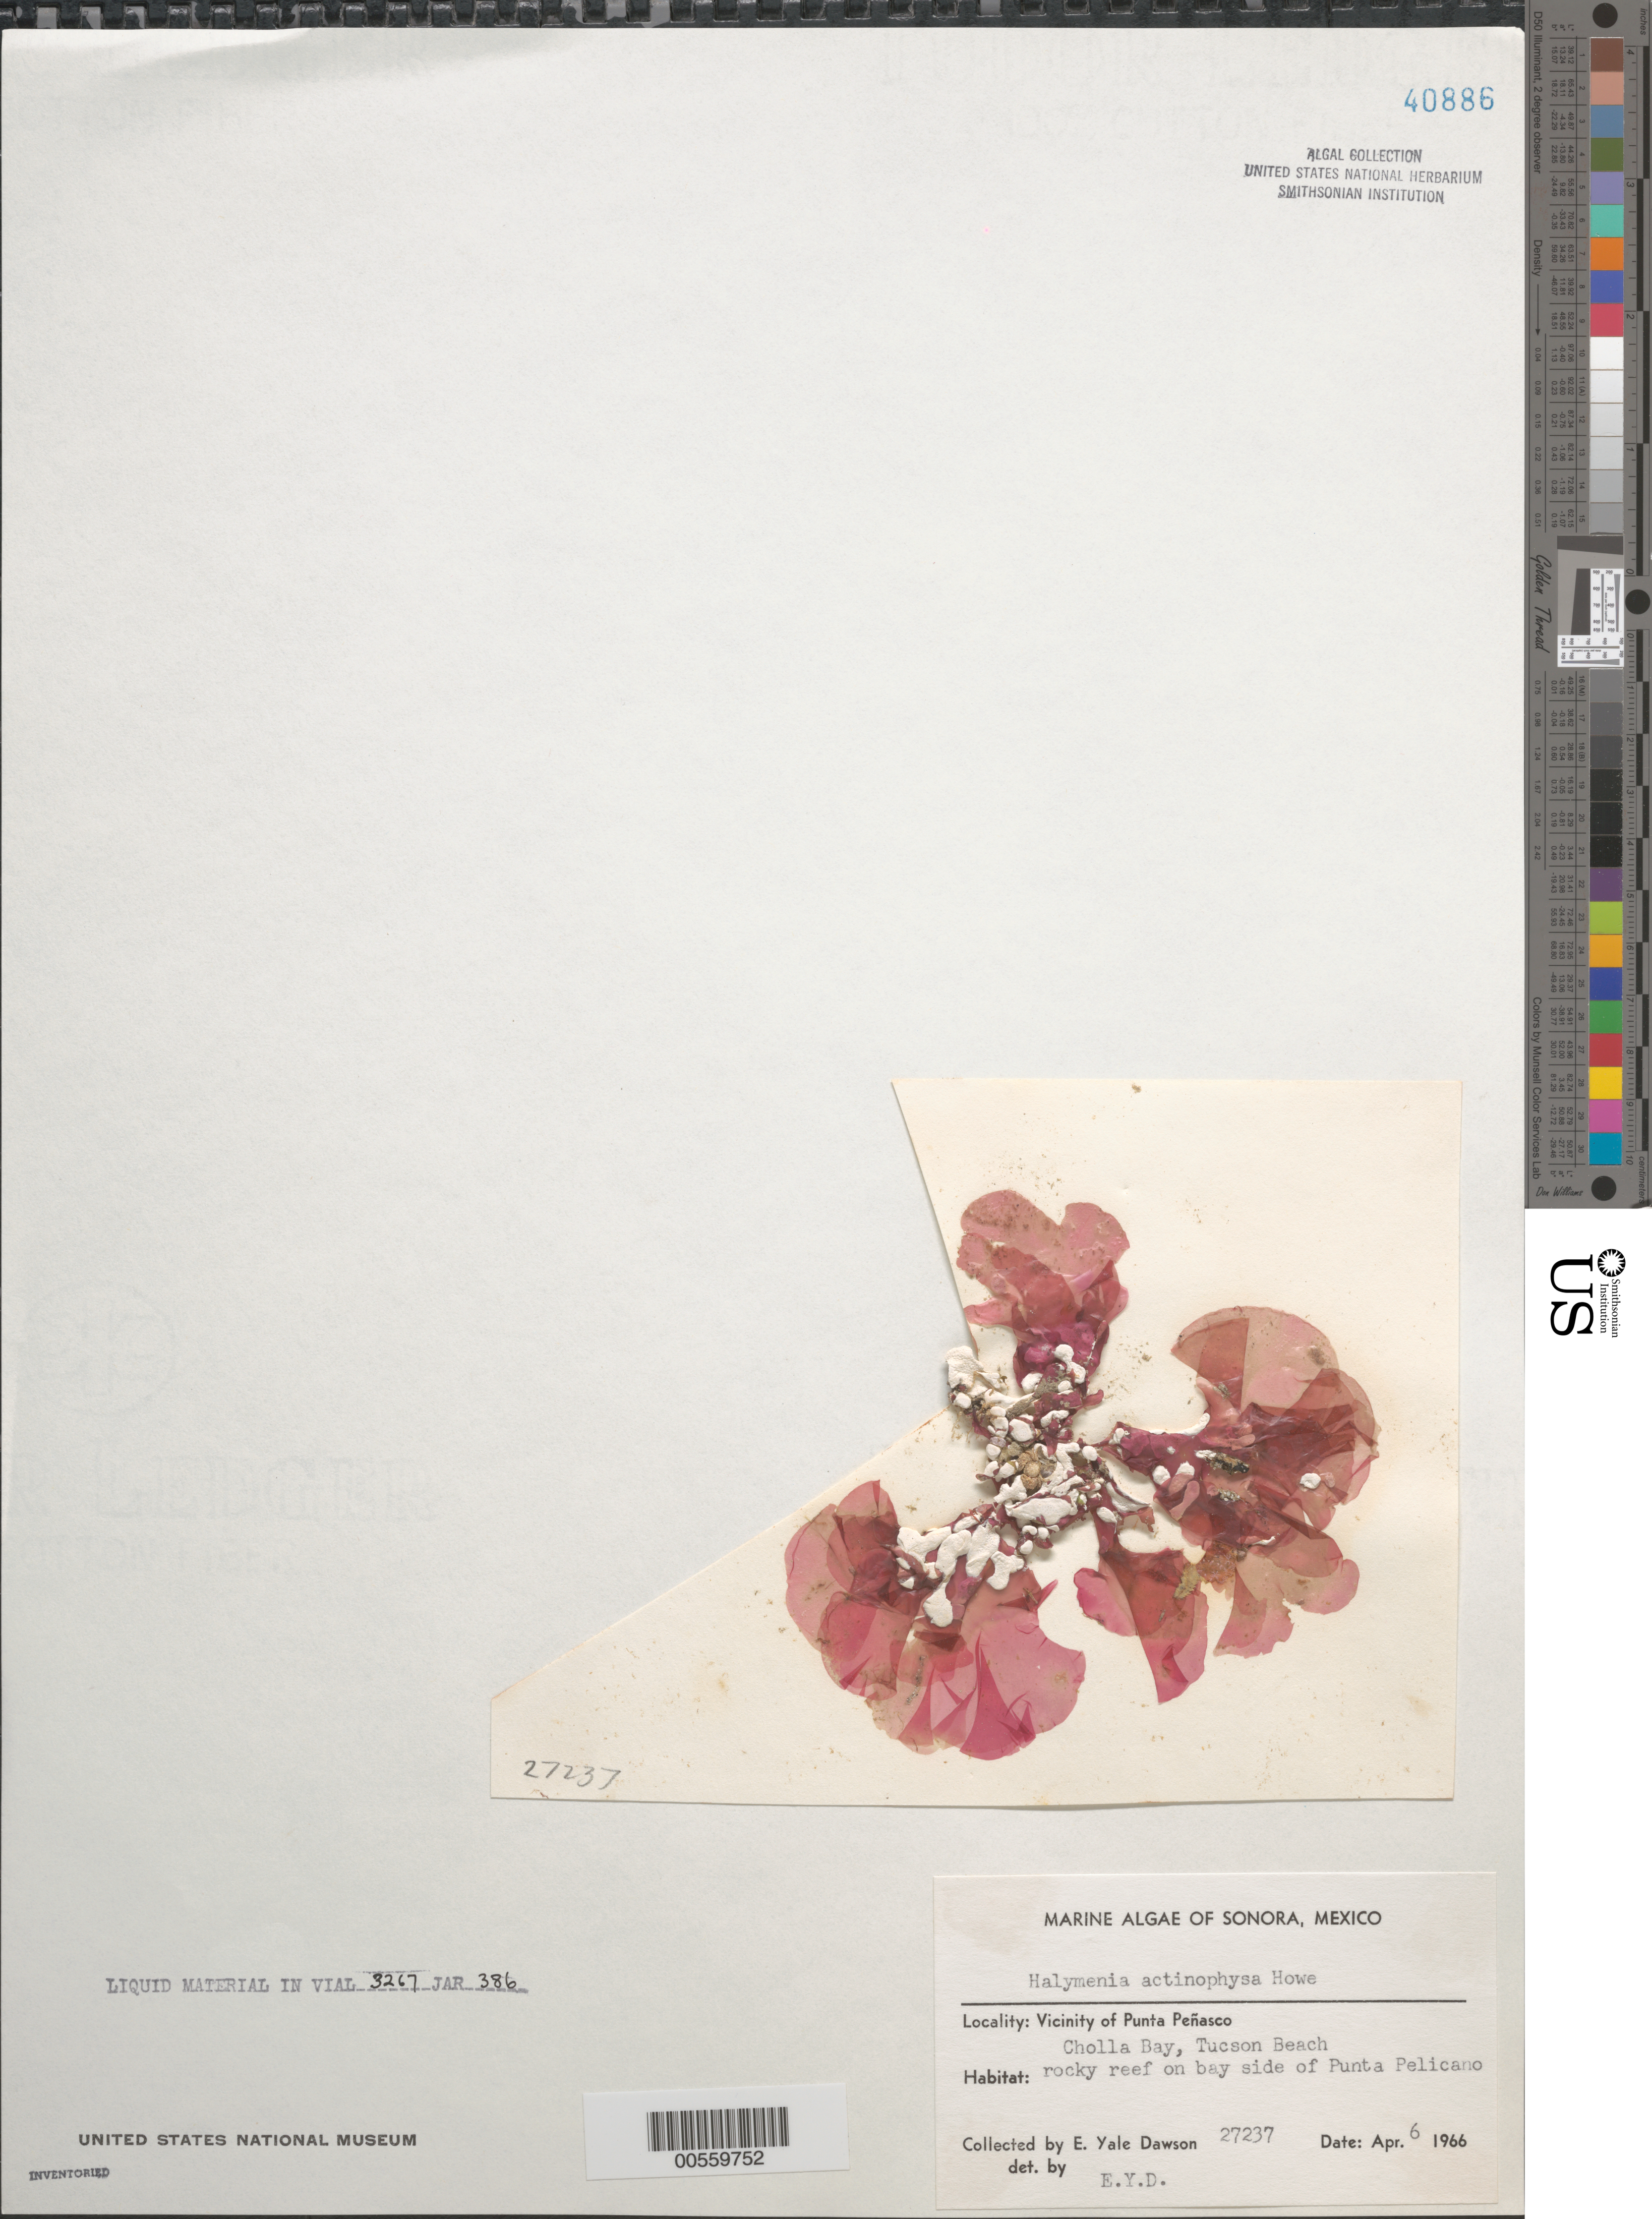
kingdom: Plantae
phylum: Rhodophyta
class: Florideophyceae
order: Halymeniales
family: Halymeniaceae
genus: Halymenia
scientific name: Halymenia actinophysa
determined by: Dawson, E. Y.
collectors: E. Y. Dawson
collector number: EYD 27237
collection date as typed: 06 Apr 1966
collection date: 1966-04-06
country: Mexico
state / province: Sonora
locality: Cholla Bay, Tucson Beach, Punta Pelicano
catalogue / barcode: US 40886